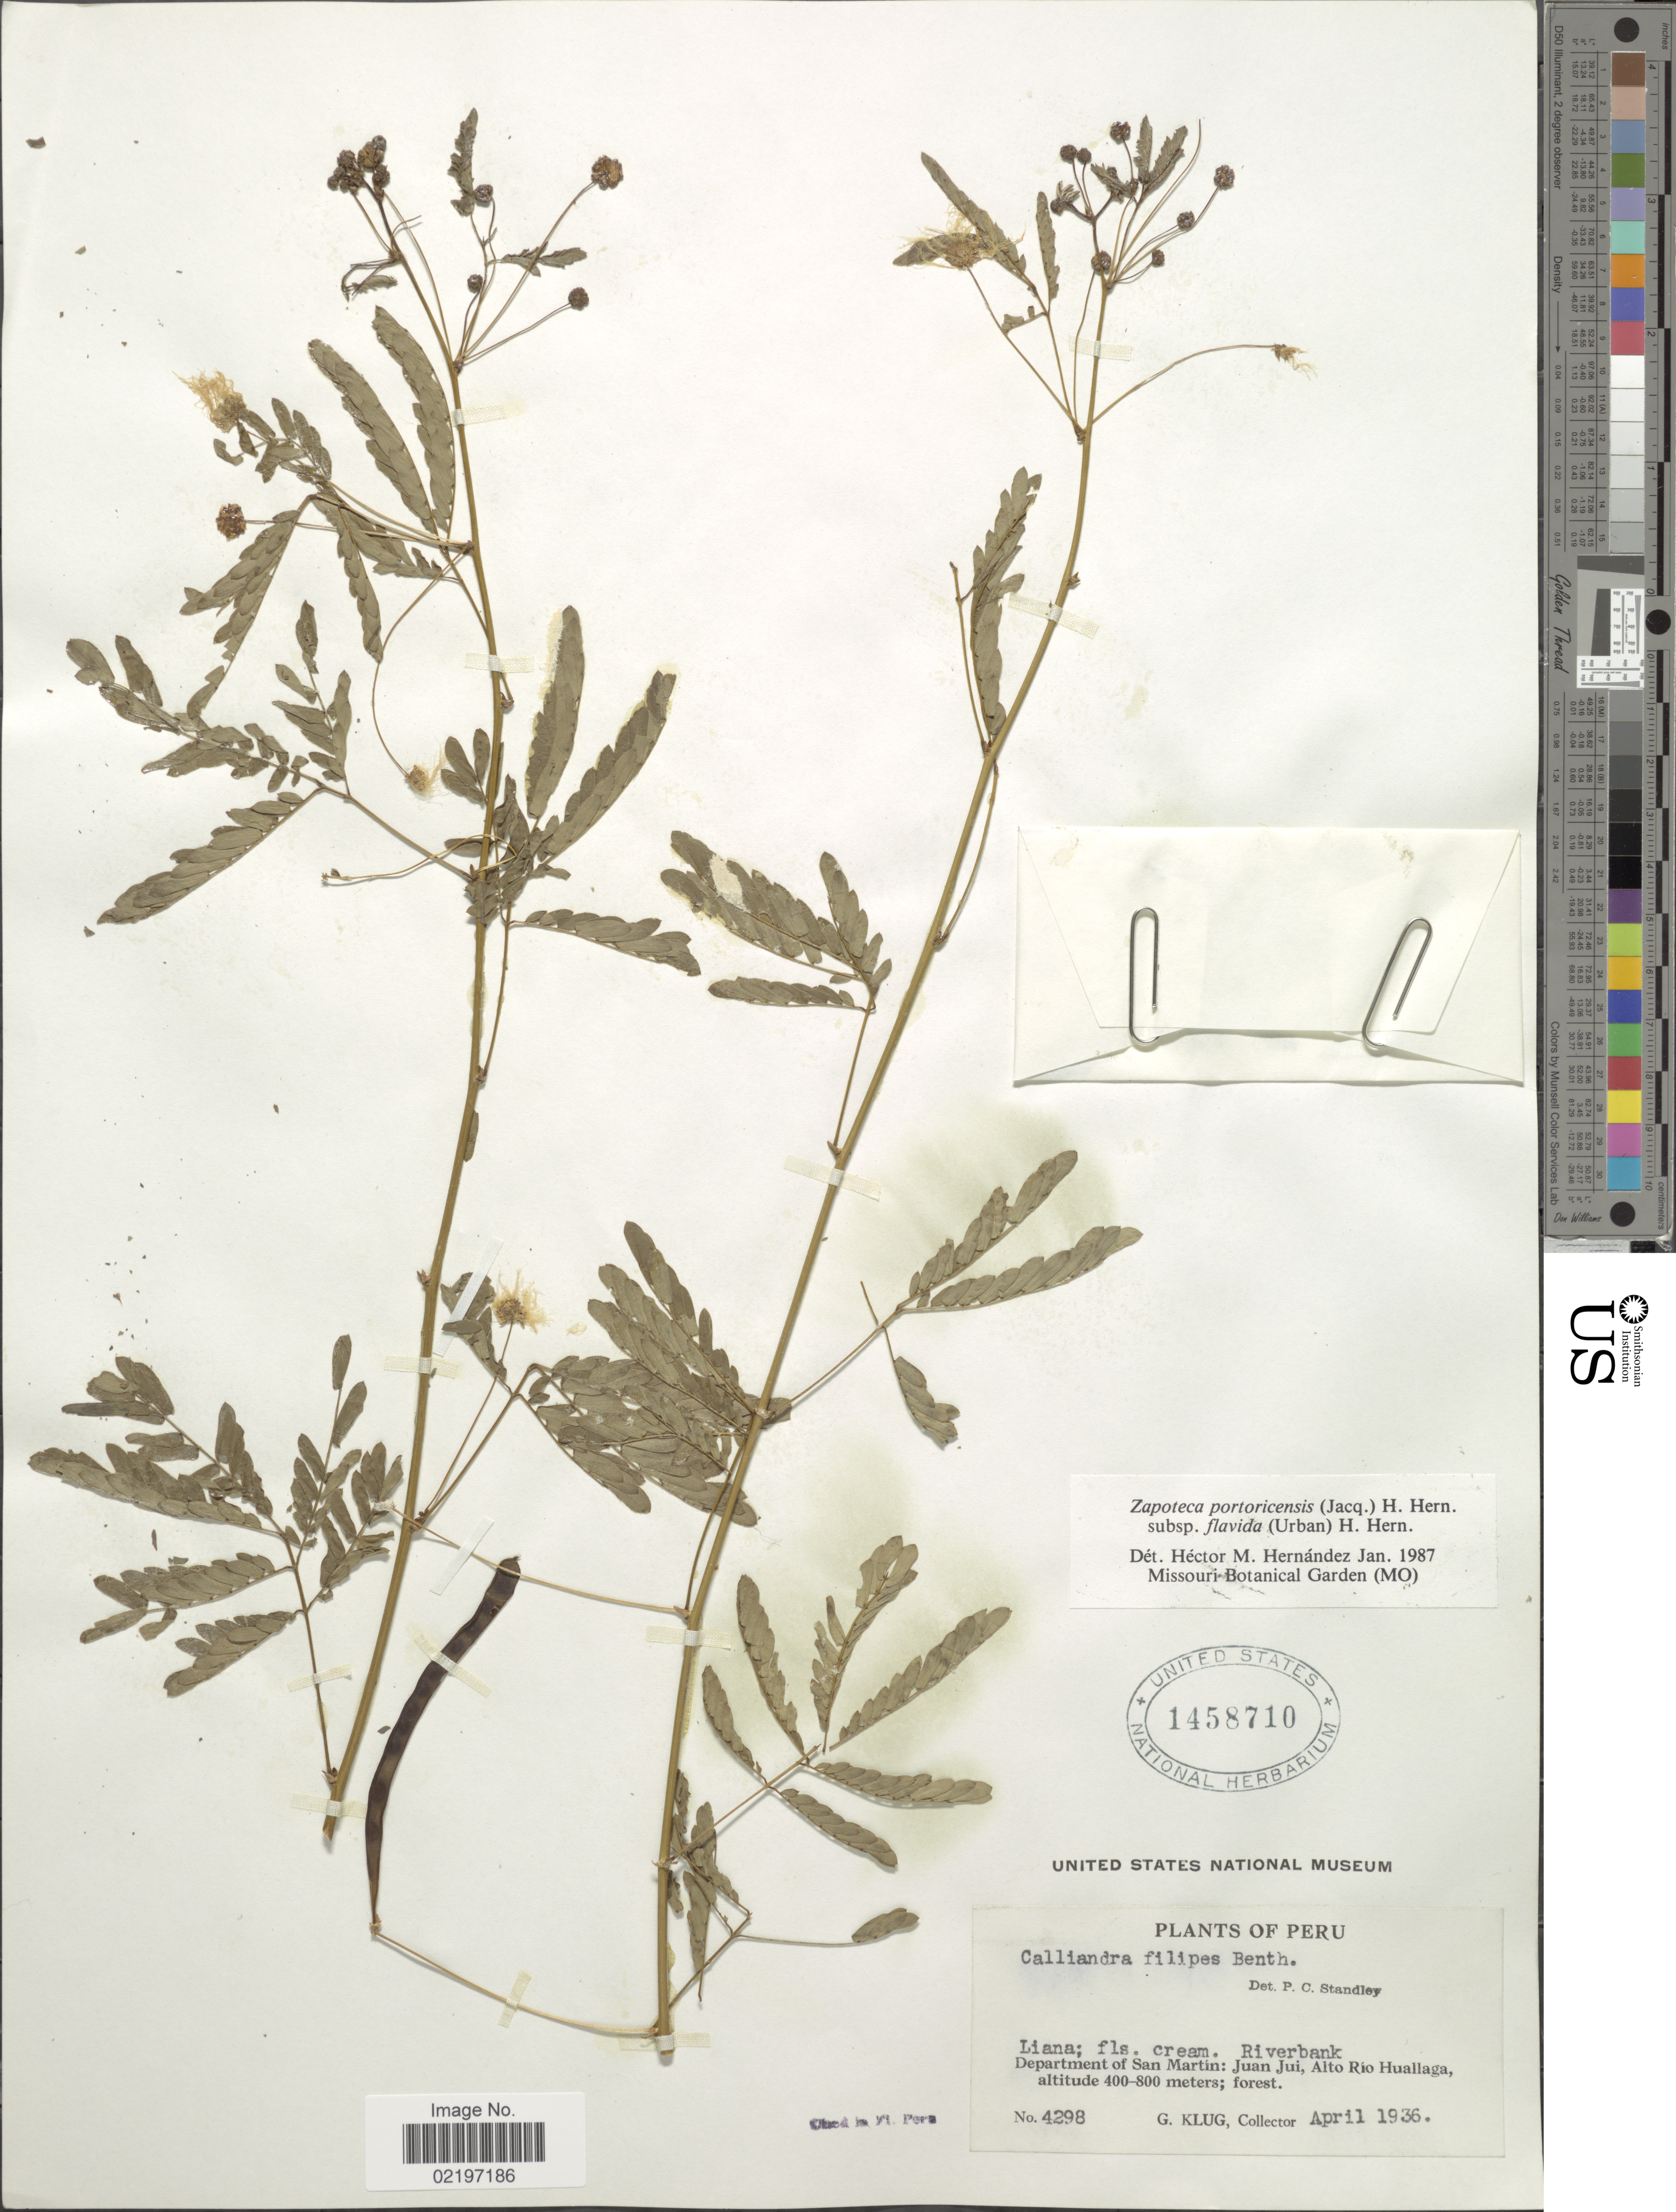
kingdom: Plantae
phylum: Tracheophyta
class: Magnoliopsida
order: Fabales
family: Fabaceae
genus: Zapoteca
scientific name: Zapoteca portoricensis subsp. flavida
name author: (Urb.) H.M. Hern.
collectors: G. Klug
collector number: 4298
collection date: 1936-04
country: Peru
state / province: San Martín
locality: Juan Jui, Alto Rio Huallaga,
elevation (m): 400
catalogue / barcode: US 1458710